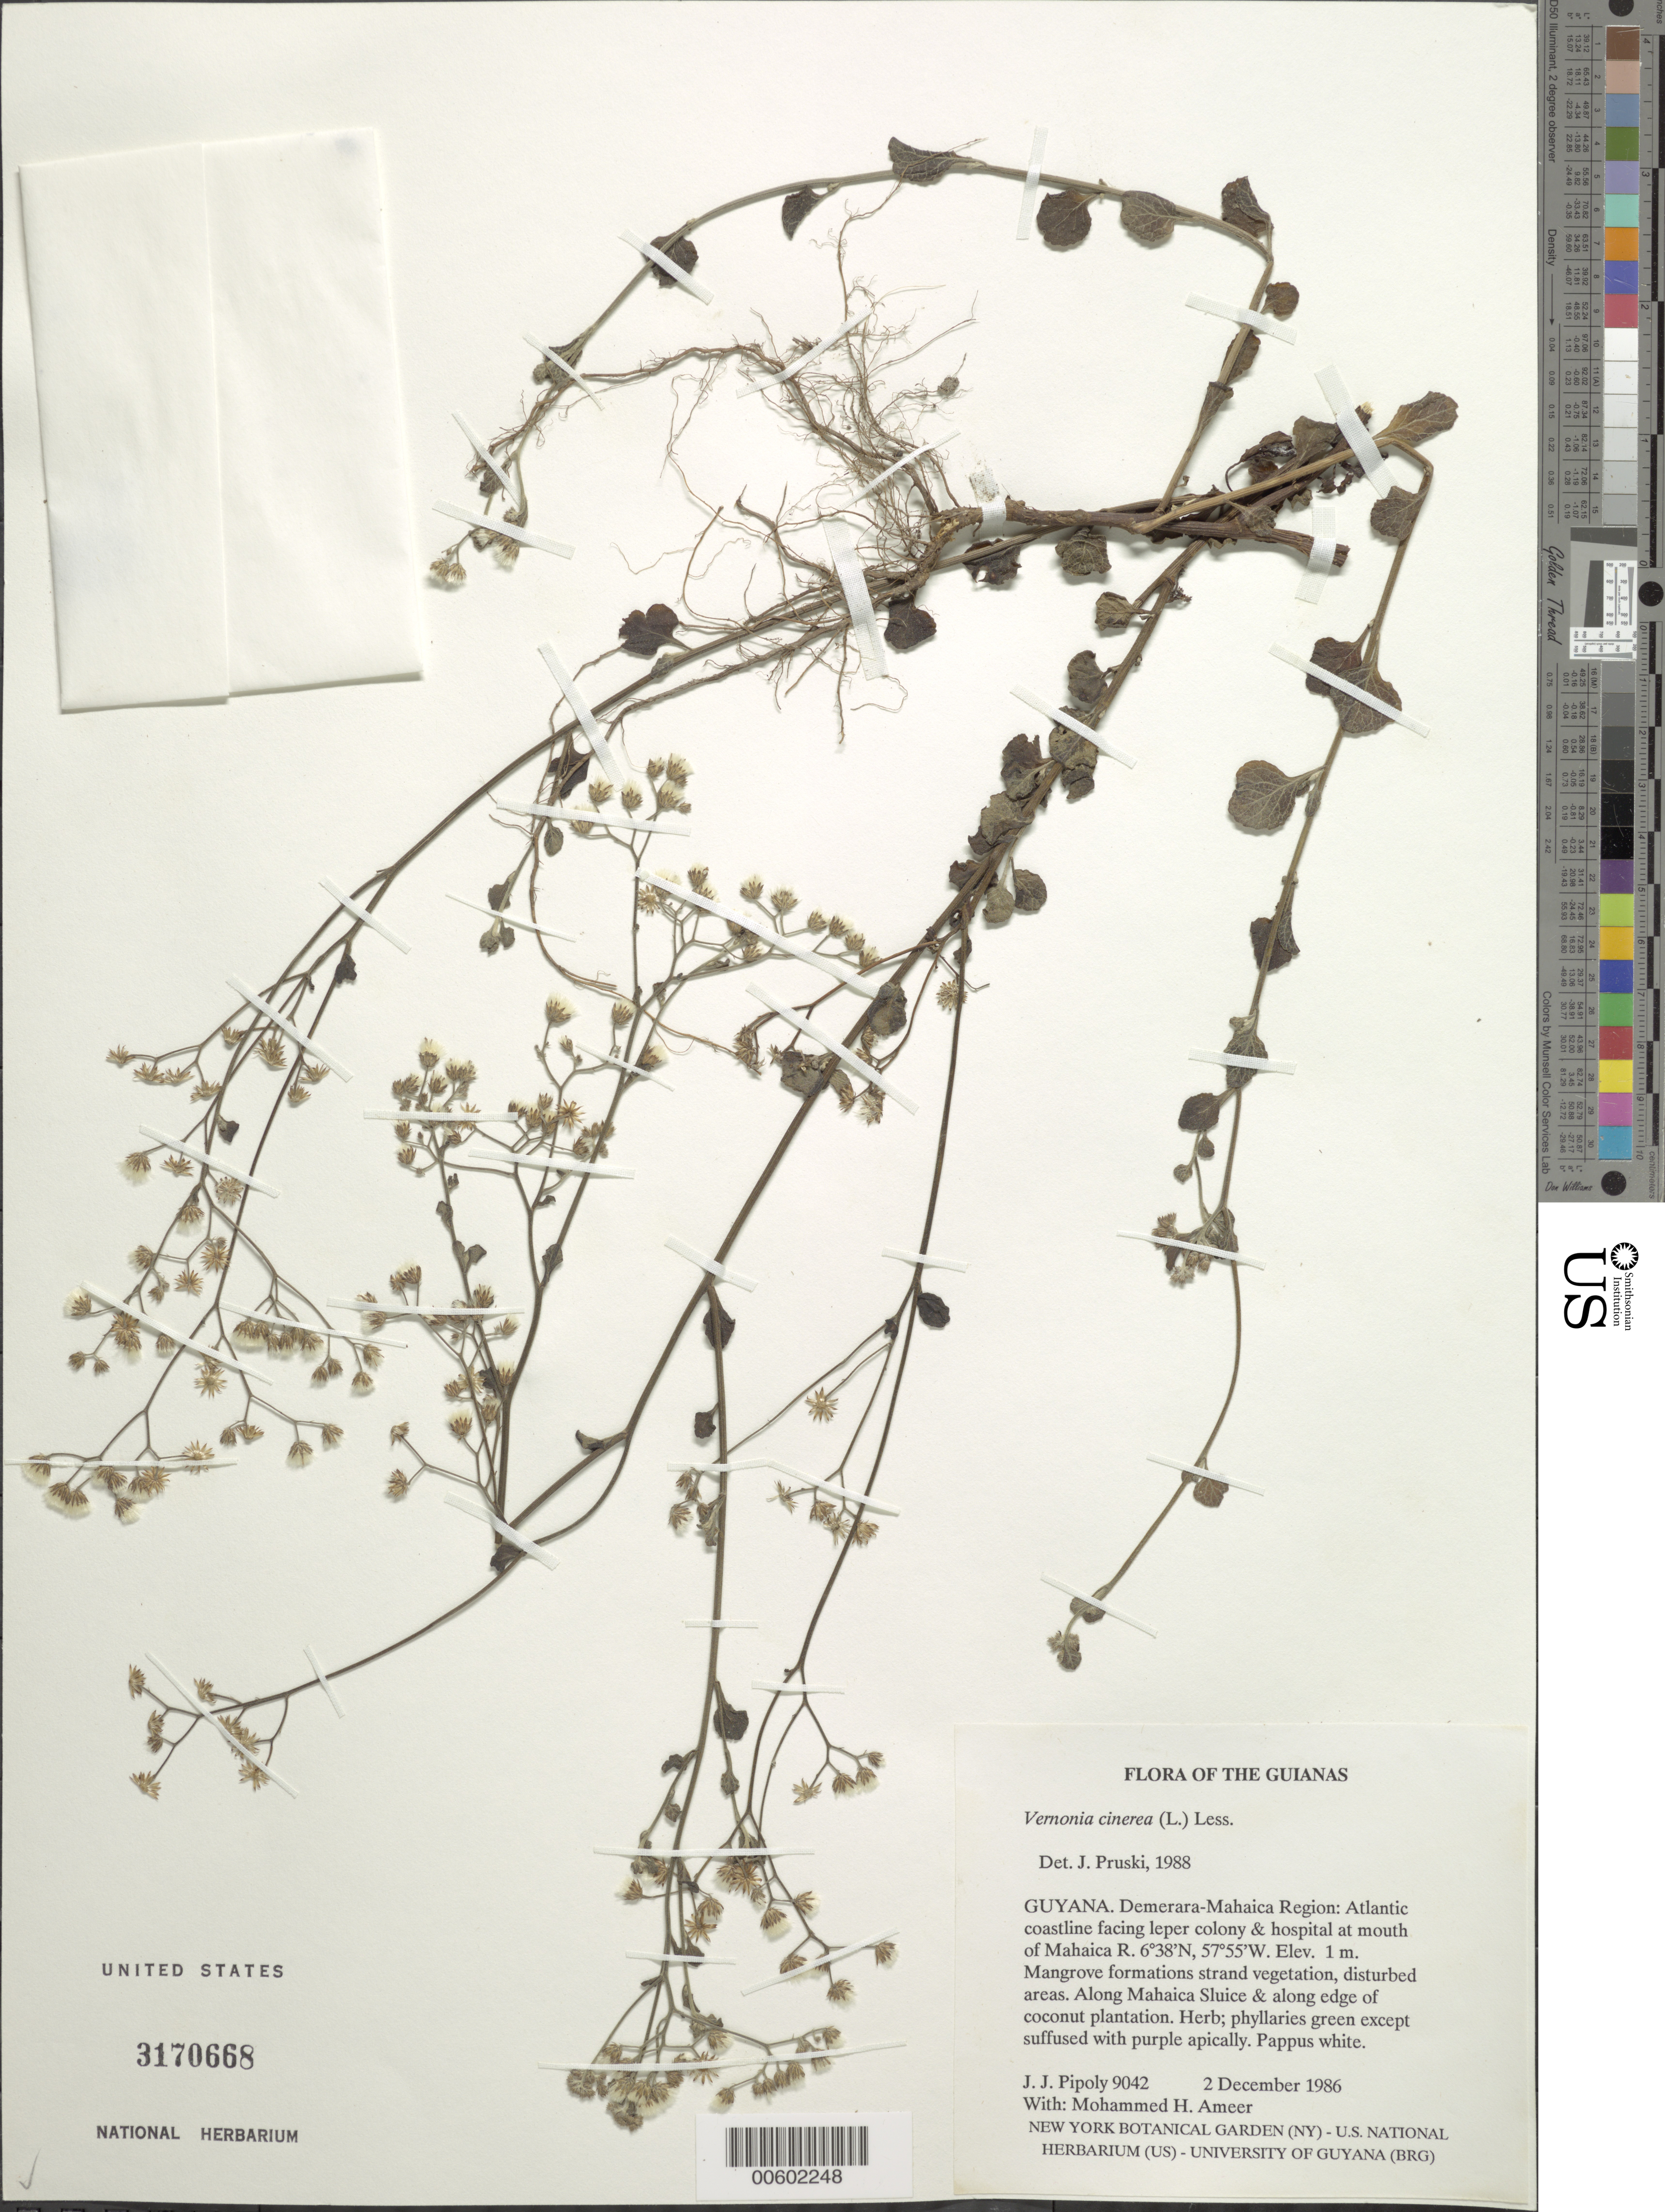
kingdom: Plantae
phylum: Tracheophyta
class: Magnoliopsida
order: Asterales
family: Asteraceae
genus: Cyanthillium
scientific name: Cyanthillium cinereum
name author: (L.) H. Rob.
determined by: Pruski, J. F.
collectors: J. J. Pipoly & M. Ameer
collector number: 9042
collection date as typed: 2 December 1986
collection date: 1986-12-02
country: Guyana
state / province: Demerara-Mahaica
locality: Atlantic coastline facing leper colony & hospital at mouth of Mahaica R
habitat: Mangrove formations strand vegetation, disturbed areas. Along Mahaica Sluice & along edge of coconut plantation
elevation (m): -6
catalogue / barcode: US 3170668